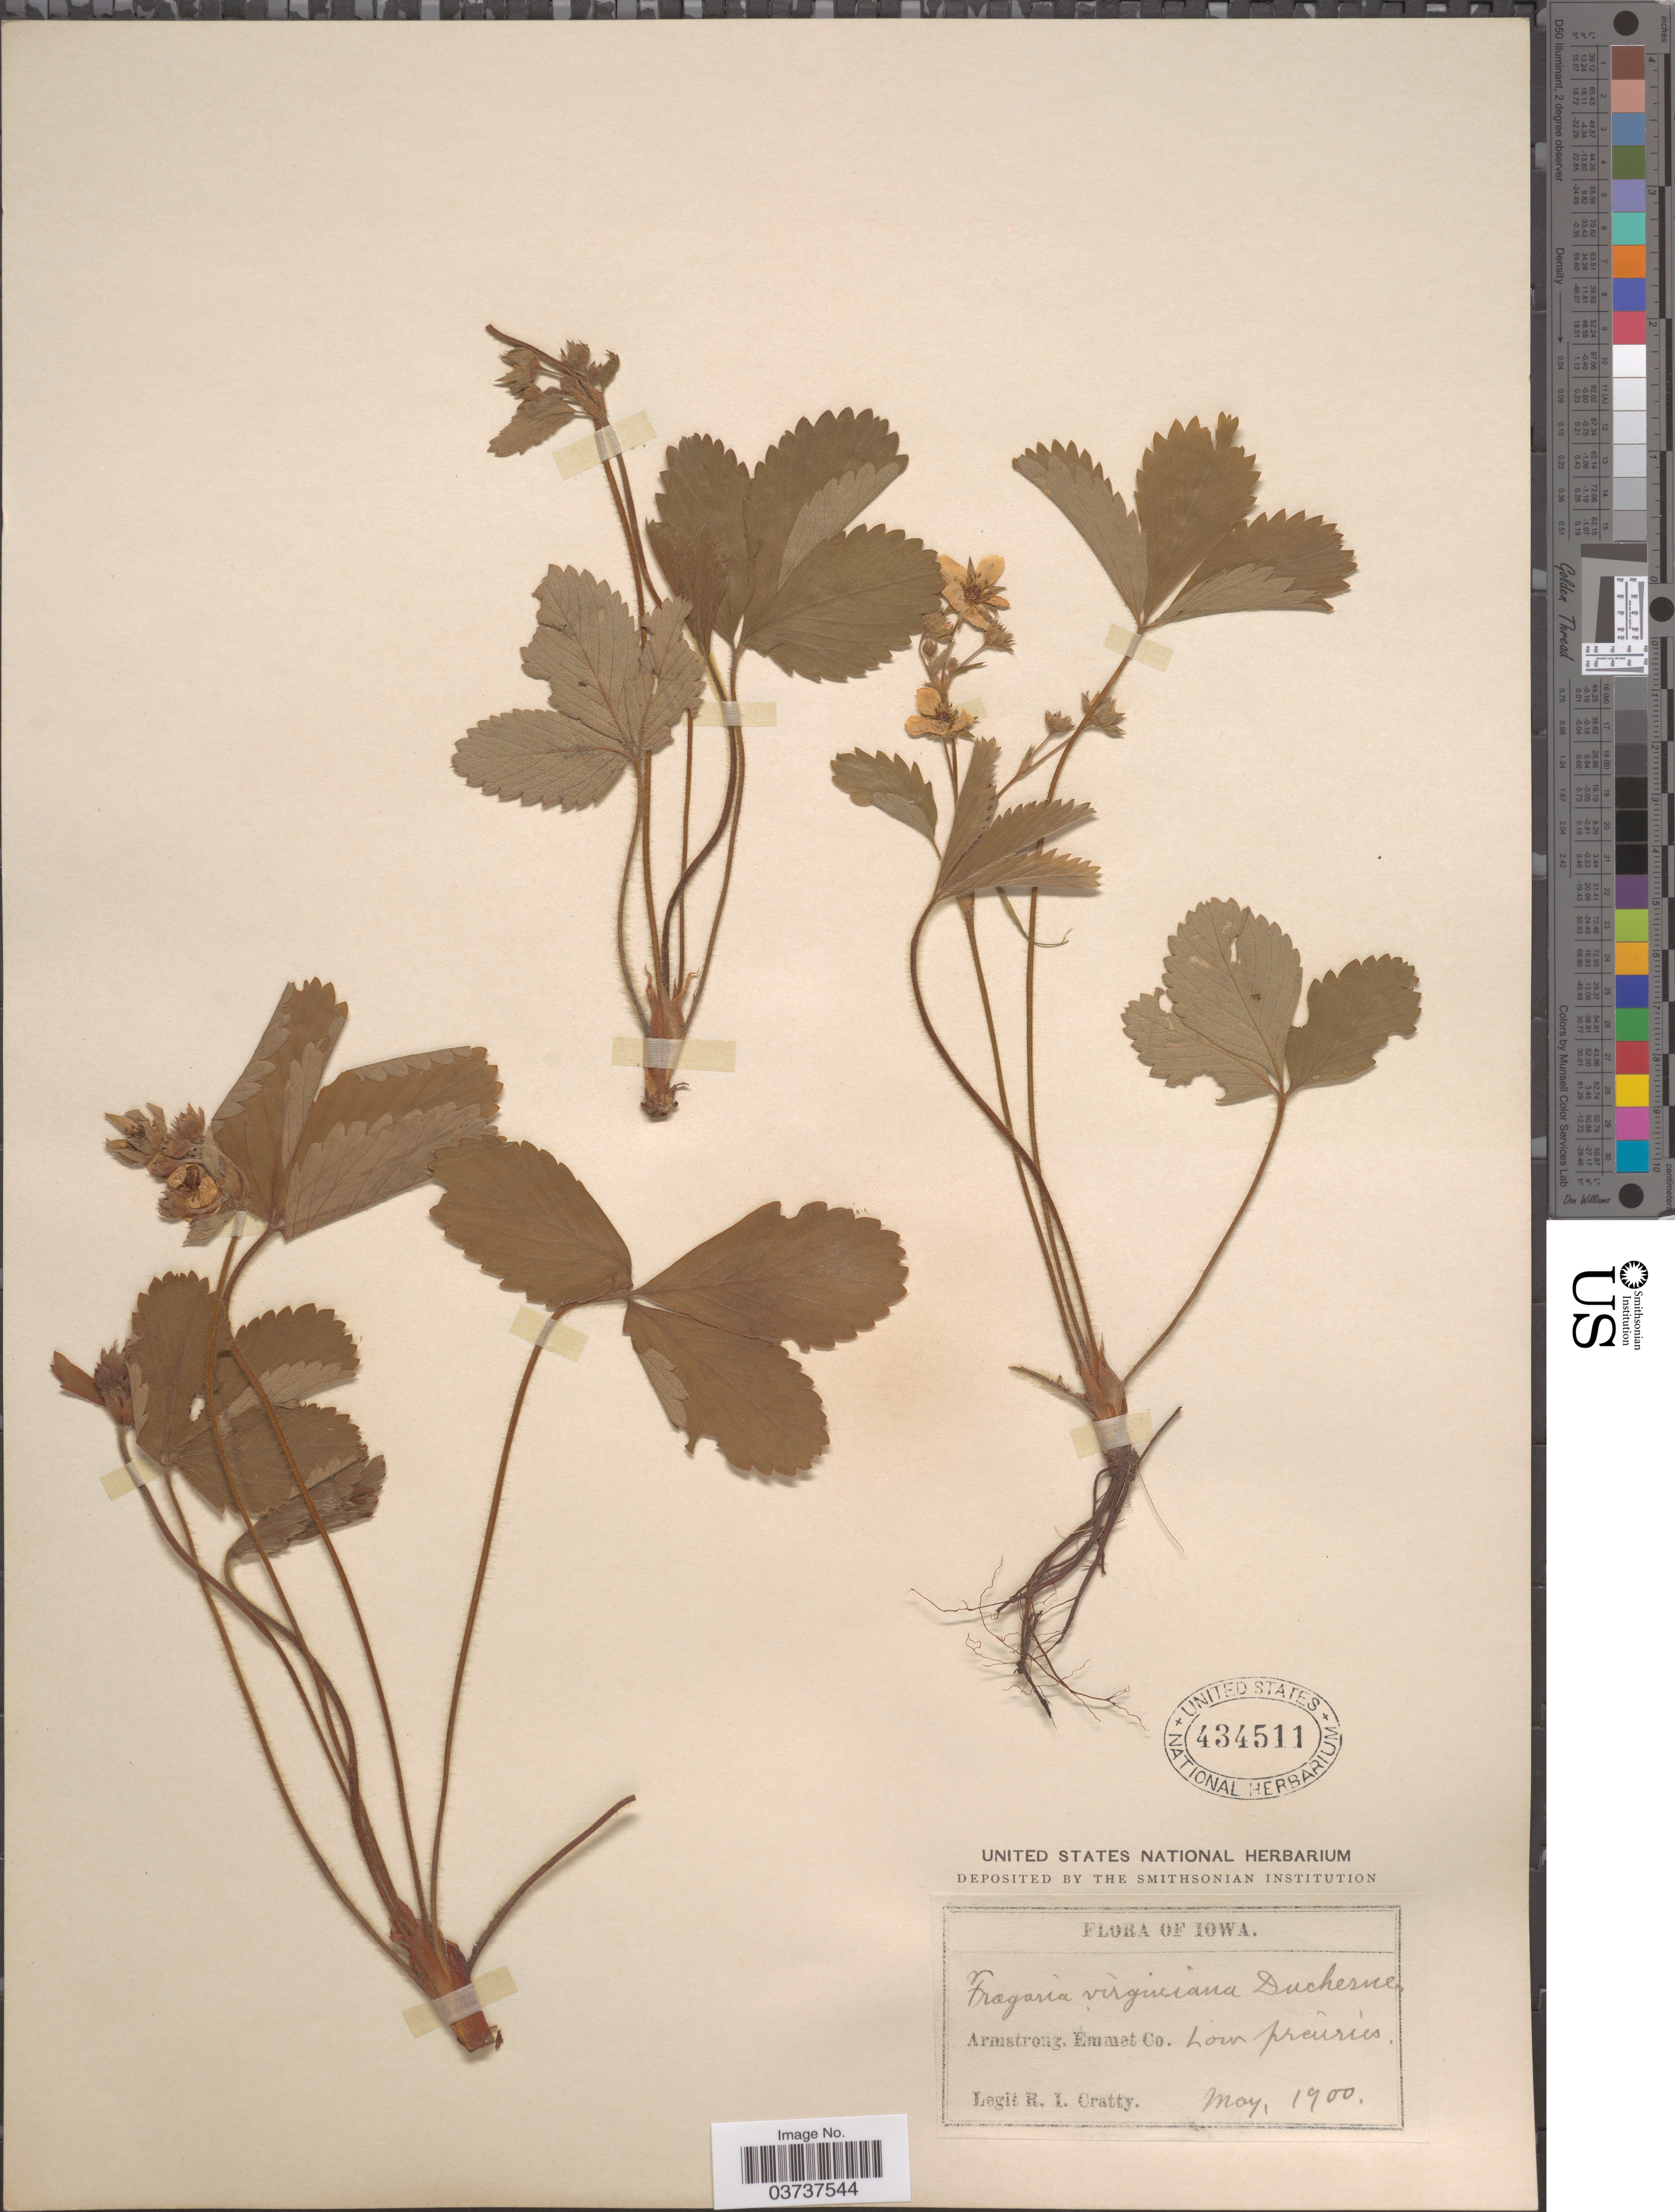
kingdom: Plantae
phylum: Tracheophyta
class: Magnoliopsida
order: Rosales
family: Rosaceae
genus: Fragaria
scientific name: Fragaria virginiana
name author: Mill.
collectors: R. Cratty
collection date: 1900-05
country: United States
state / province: Iowa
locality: Armstrong. Emmet Co.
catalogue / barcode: US 434511